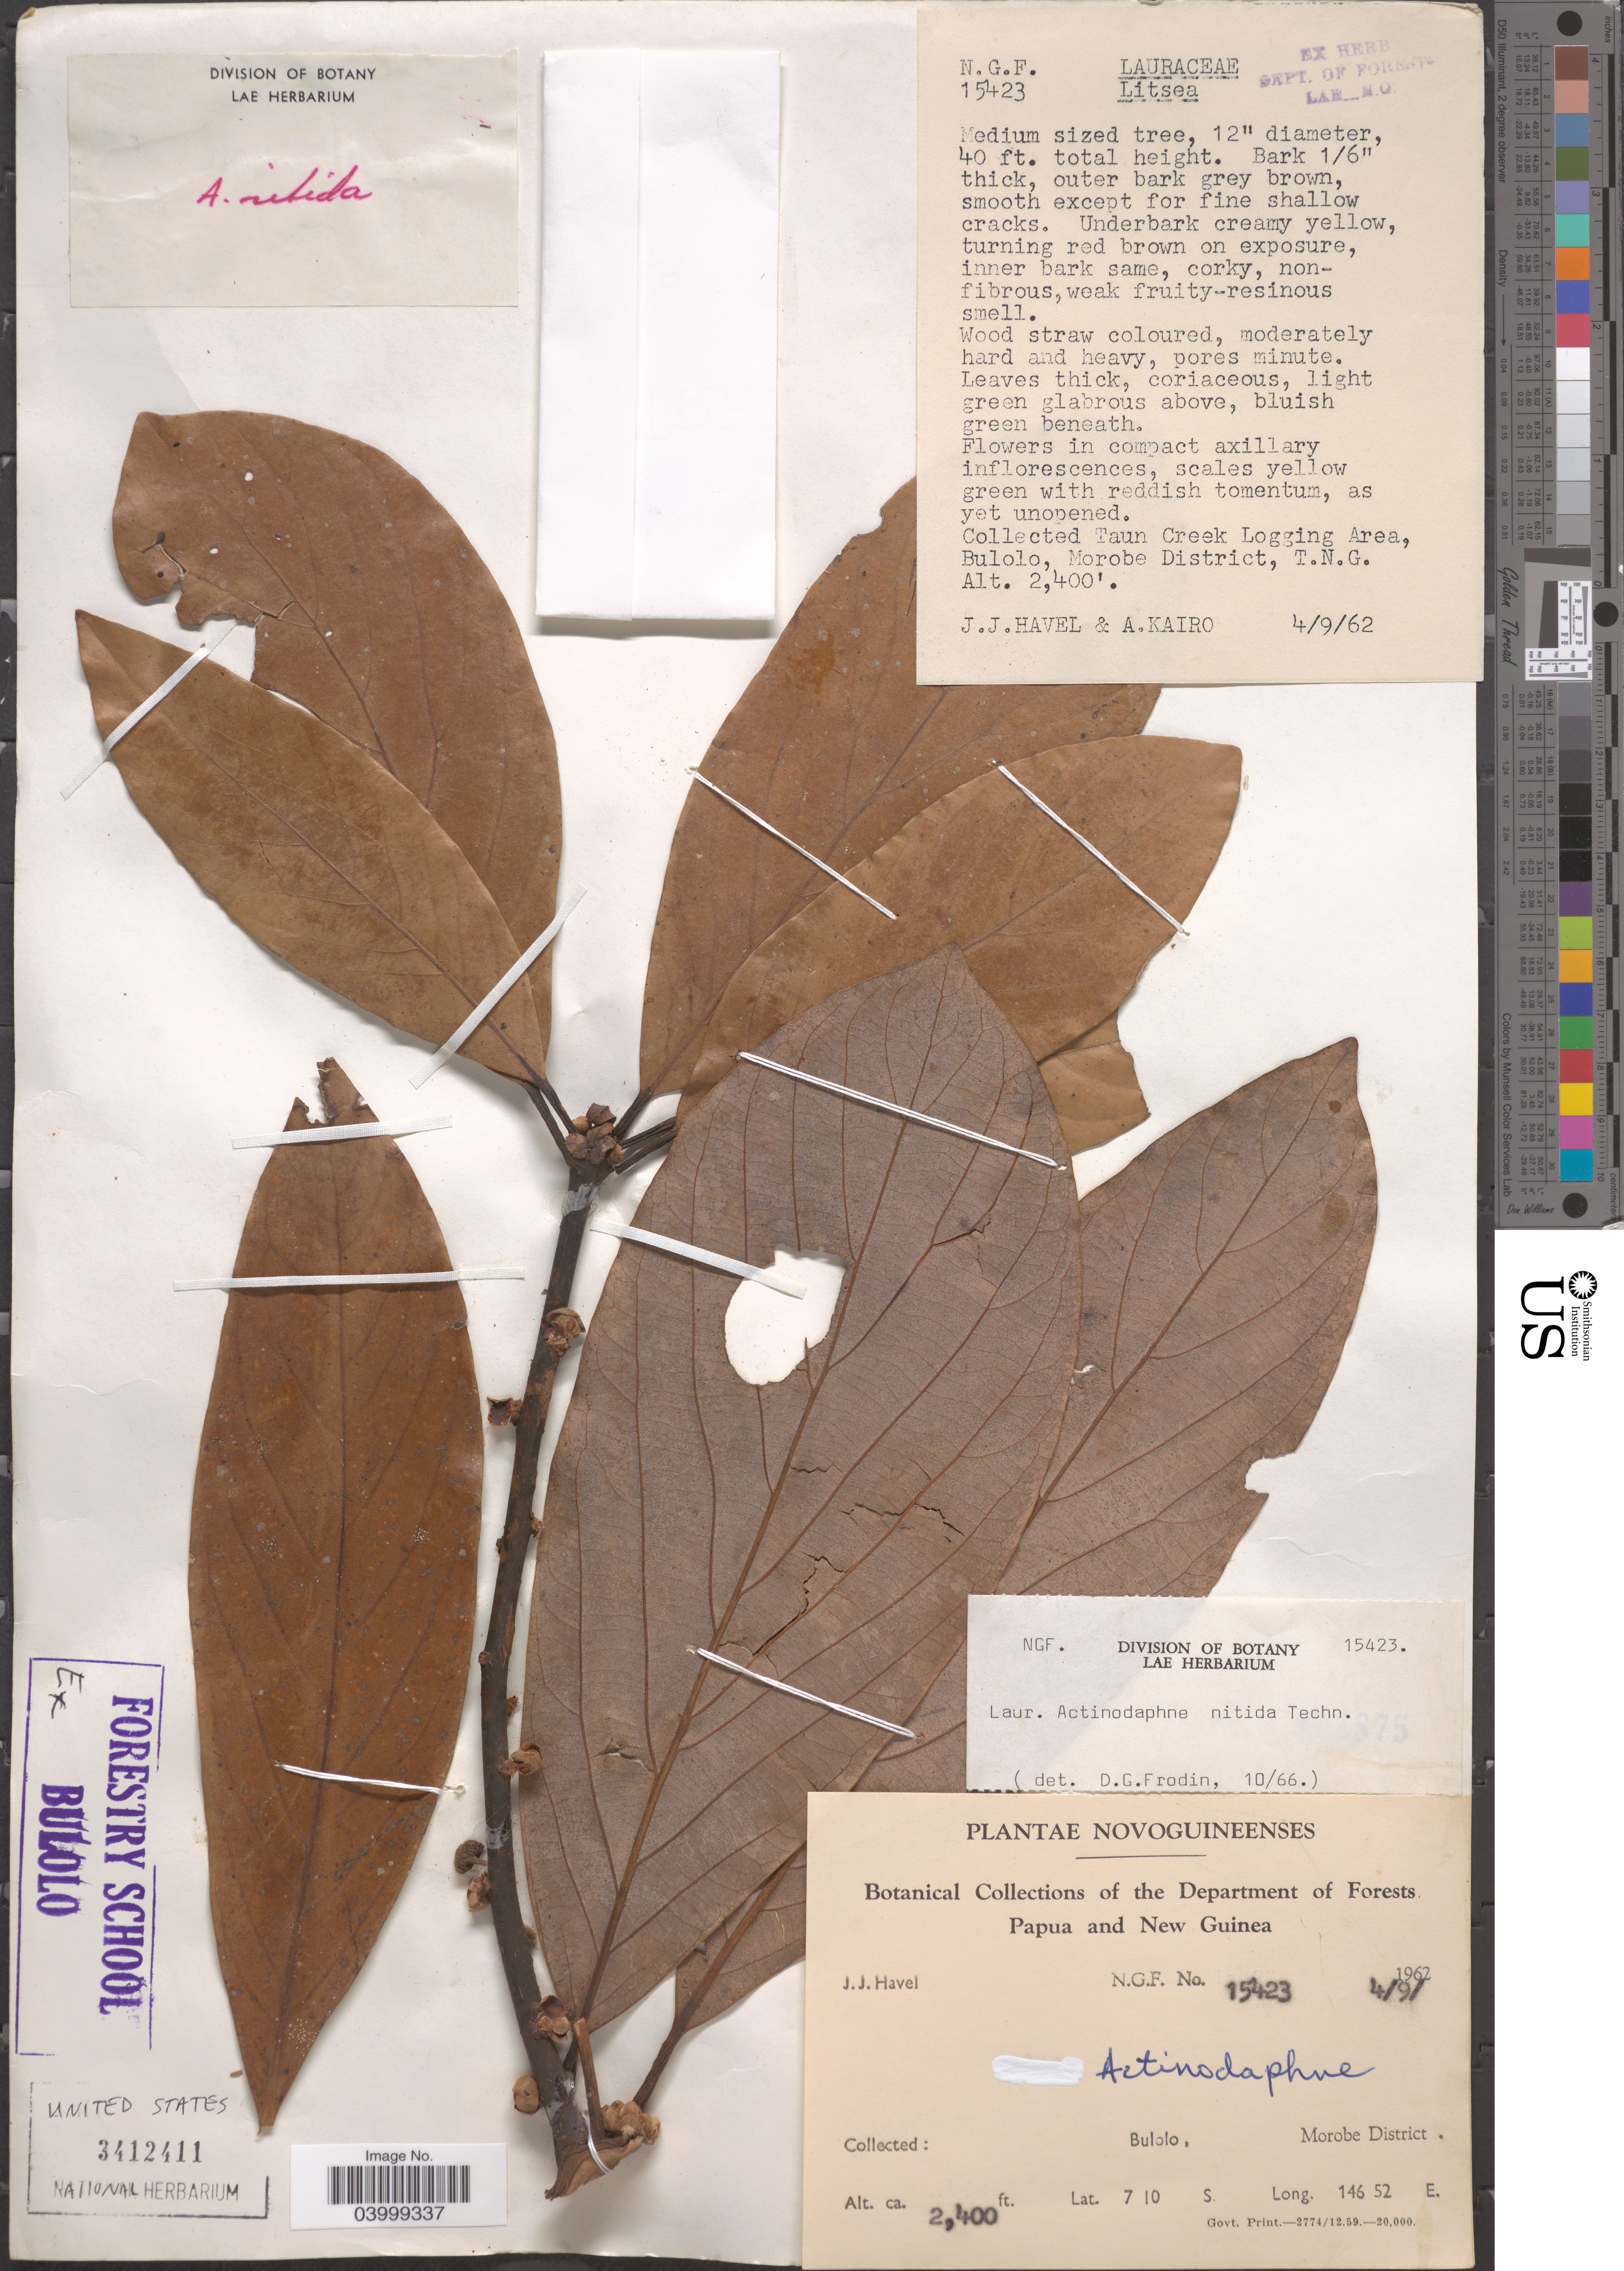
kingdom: Plantae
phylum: Tracheophyta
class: Magnoliopsida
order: Laurales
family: Lauraceae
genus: Actinodaphne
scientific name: Actinodaphne nitida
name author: Teschner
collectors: J. Havel & A. Kairo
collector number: NGF 15423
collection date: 1962-09-04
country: Papua New Guinea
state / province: Morobe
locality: Novoguineenses. Taun Creek Logging Area, Bulolo, Morobe District, T.N.G.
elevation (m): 732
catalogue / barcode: US 3412411